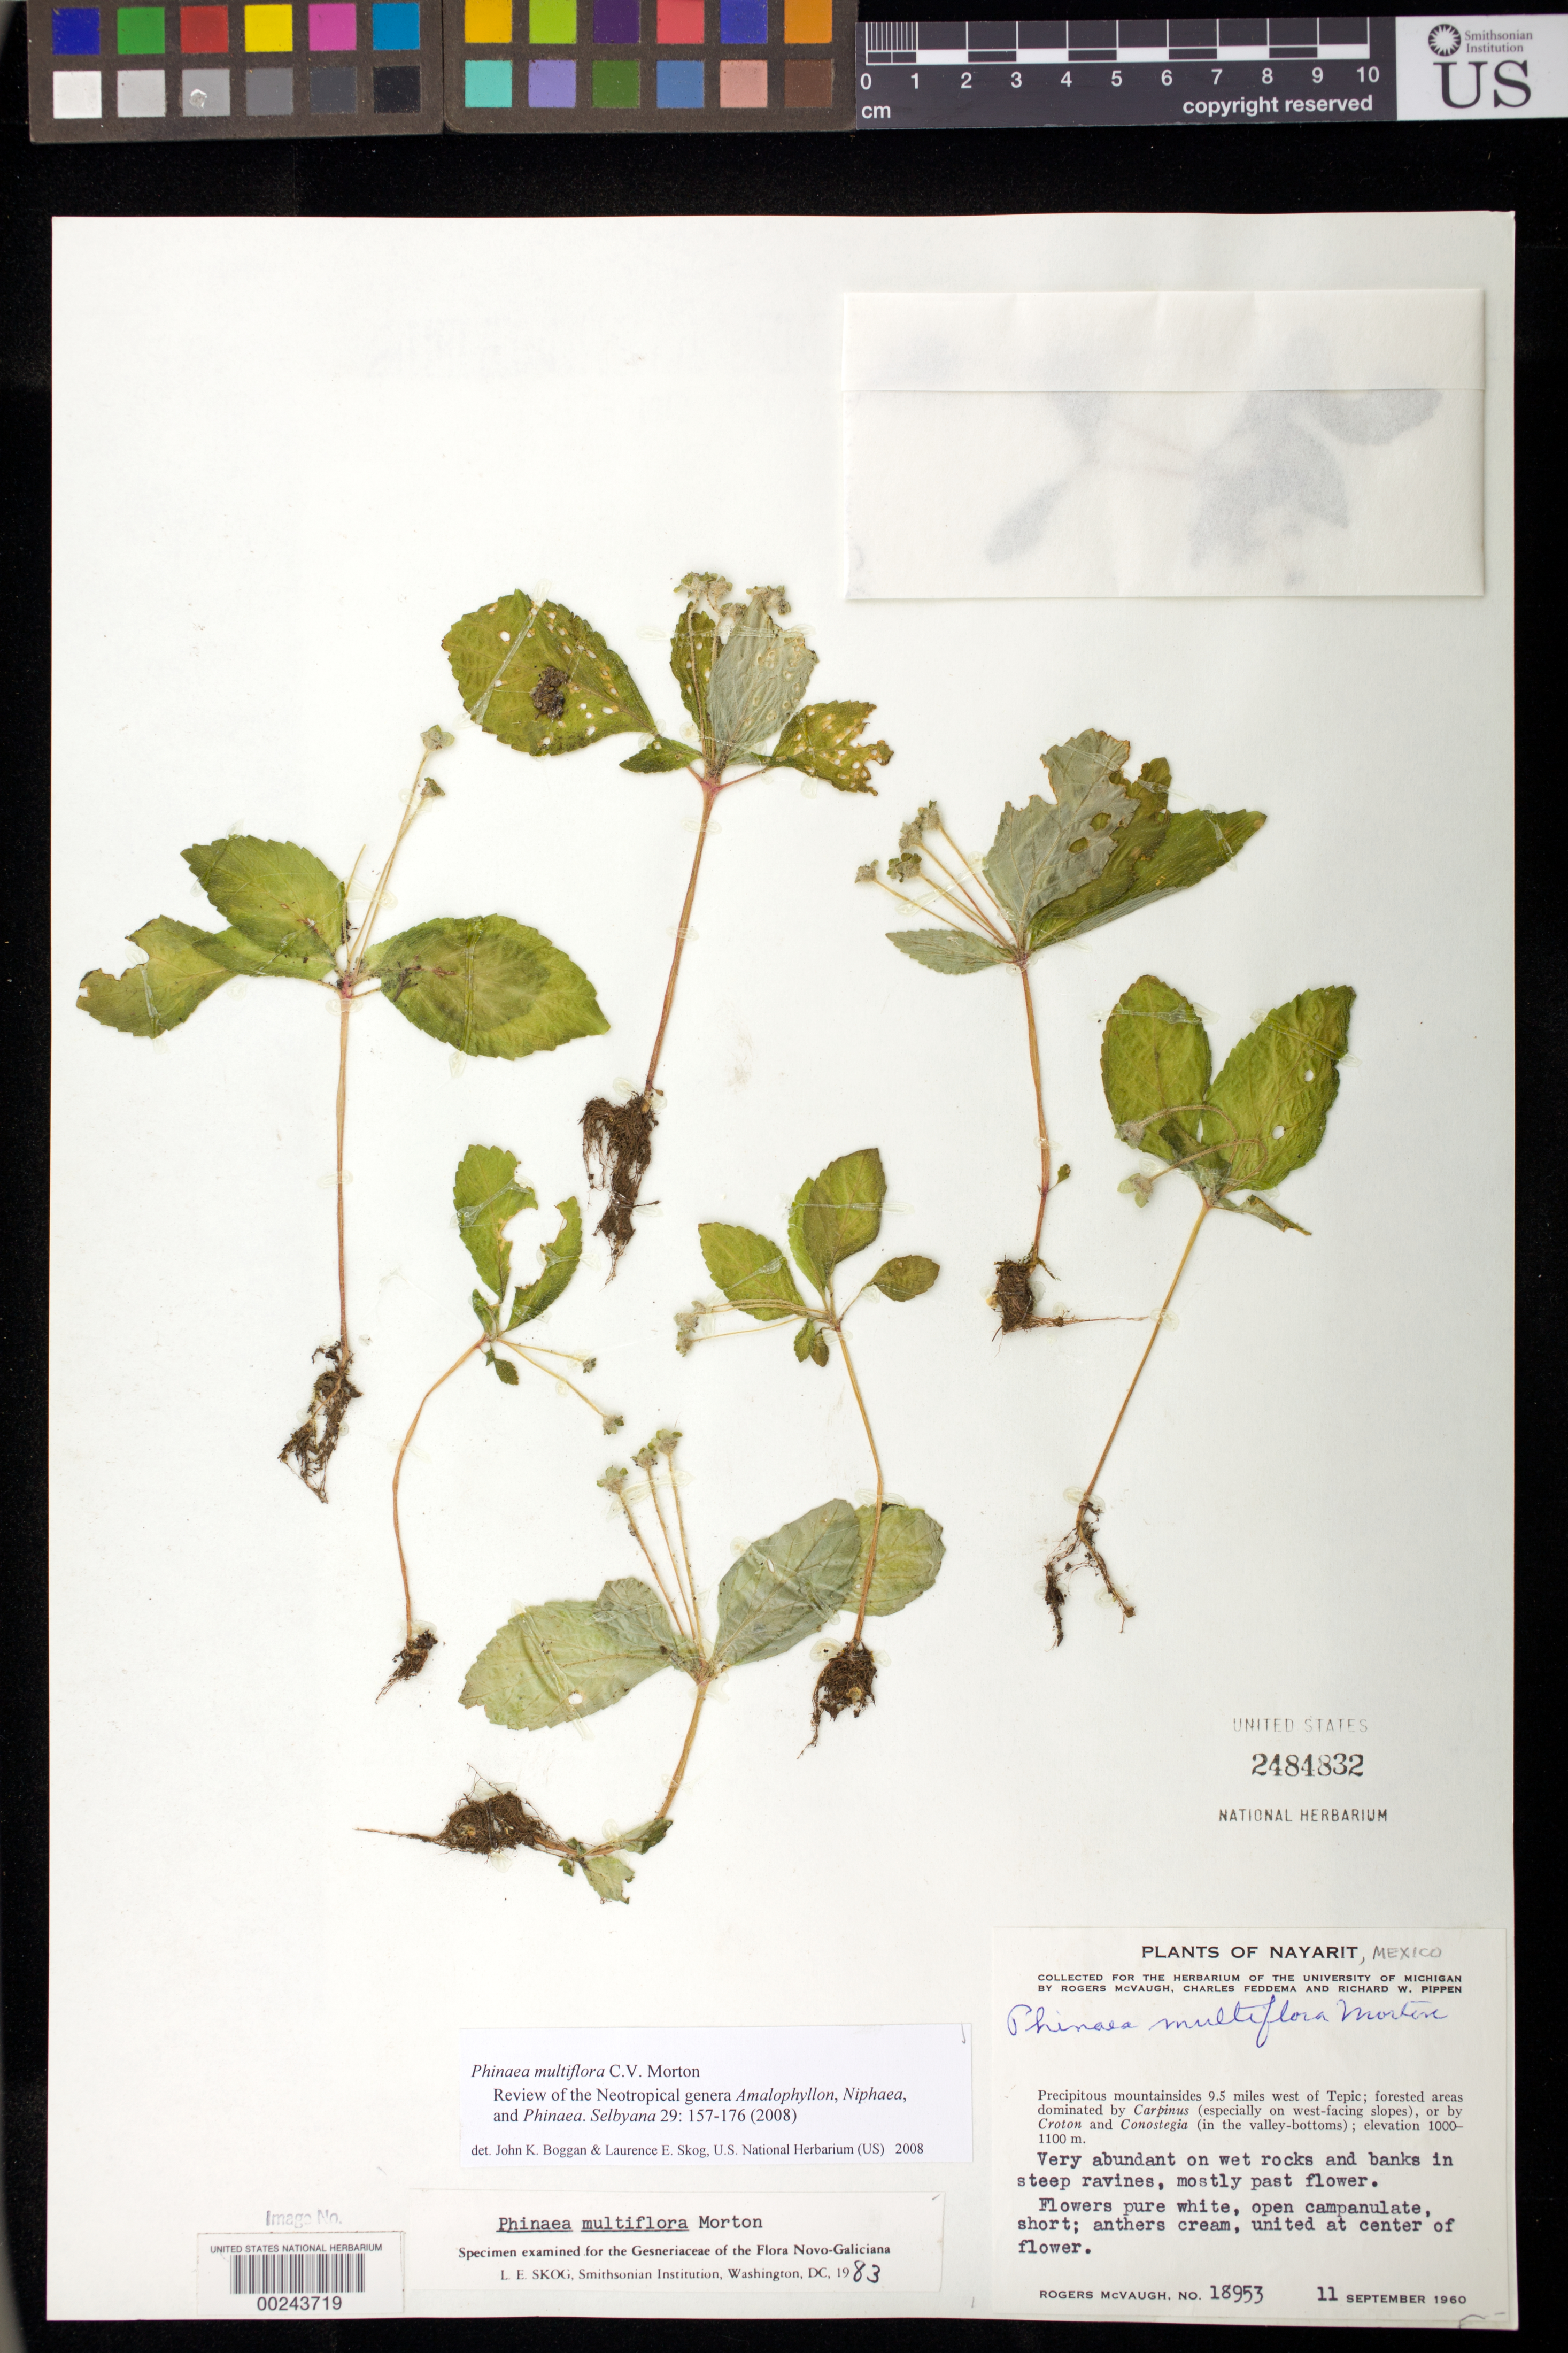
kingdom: Plantae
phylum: Tracheophyta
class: Magnoliopsida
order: Lamiales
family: Gesneriaceae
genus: Phinaea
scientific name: Phinaea multiflora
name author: C.V. Morton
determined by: Boggan, J. K.; Skog, L. E.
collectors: R. McVaugh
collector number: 18953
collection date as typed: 11 Sep 1960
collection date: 1960-09-11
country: Mexico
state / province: Nayarit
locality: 9.5 mi W of Tepic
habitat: Precipitous mountainsides. Very abundant on wet rocks and banks in steep ravines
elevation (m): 1000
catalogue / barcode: US 2484832